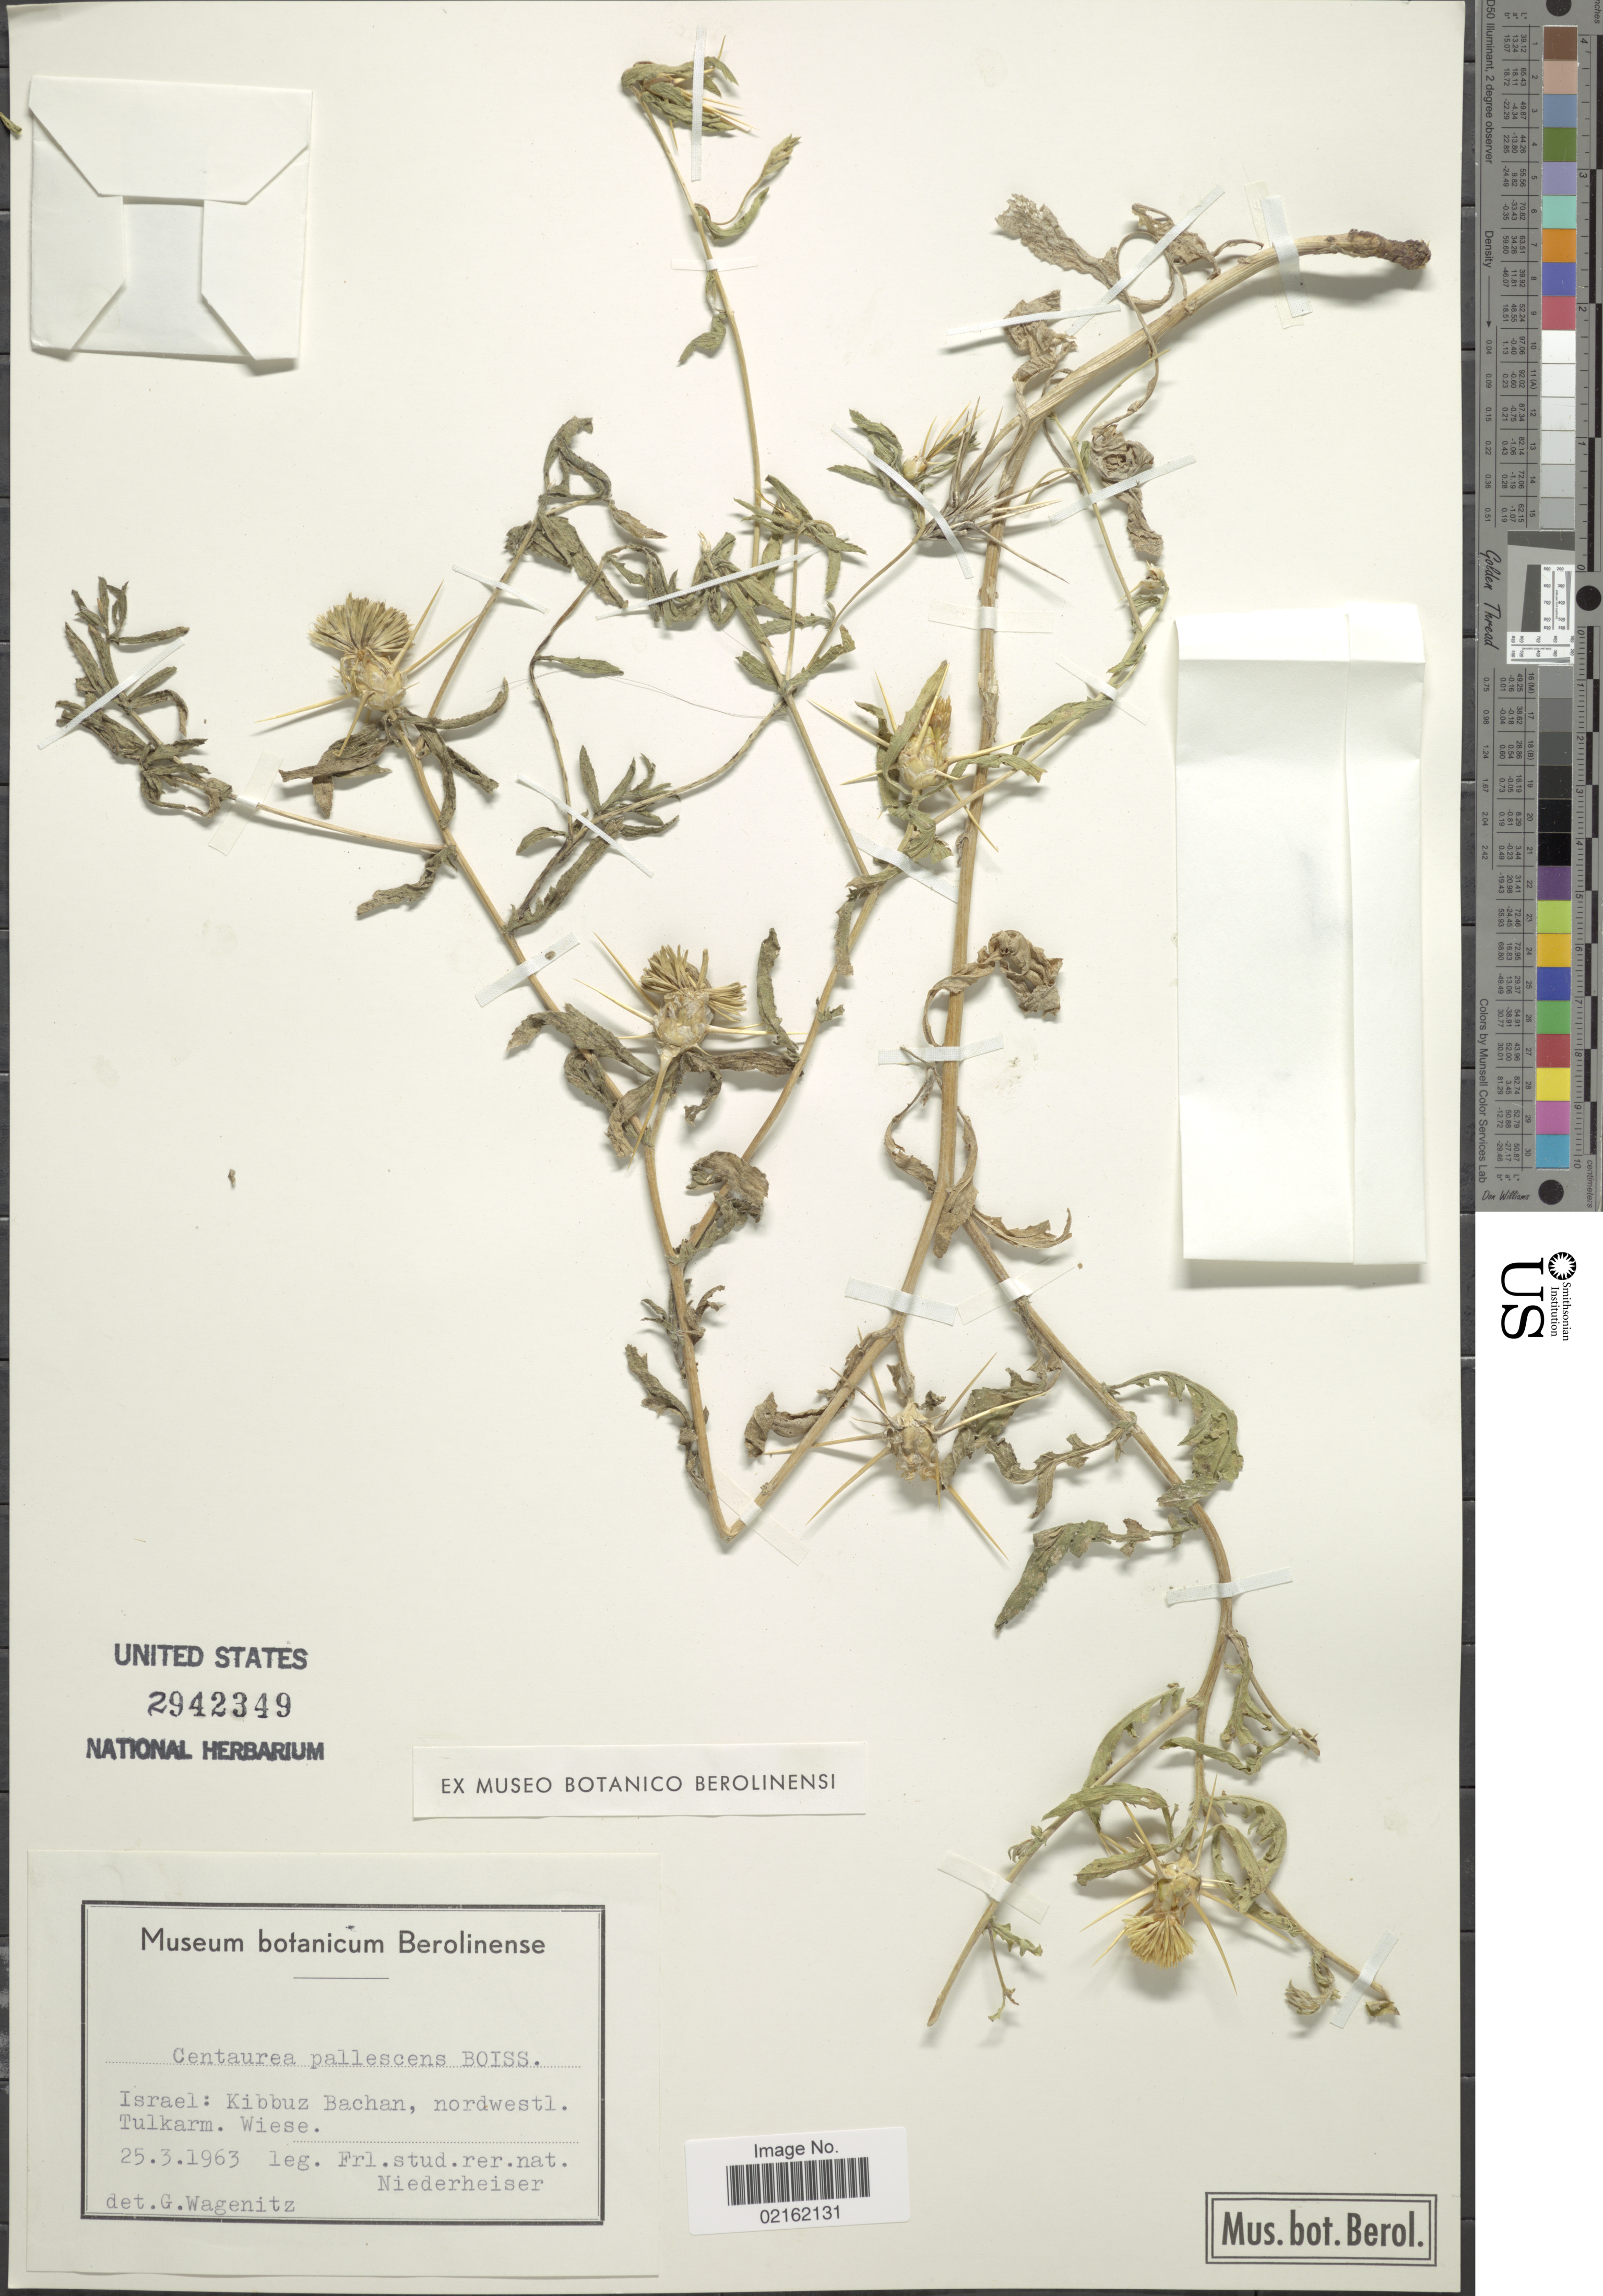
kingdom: Plantae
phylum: Tracheophyta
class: Magnoliopsida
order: Asterales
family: Asteraceae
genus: Centaurea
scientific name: Centaurea pallescens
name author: Boiss.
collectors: Niederheiser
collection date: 1963-03-25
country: Israel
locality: Kibbuz Bachan, nordwestl, Tulkarm, Wiese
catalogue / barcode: US 2942349